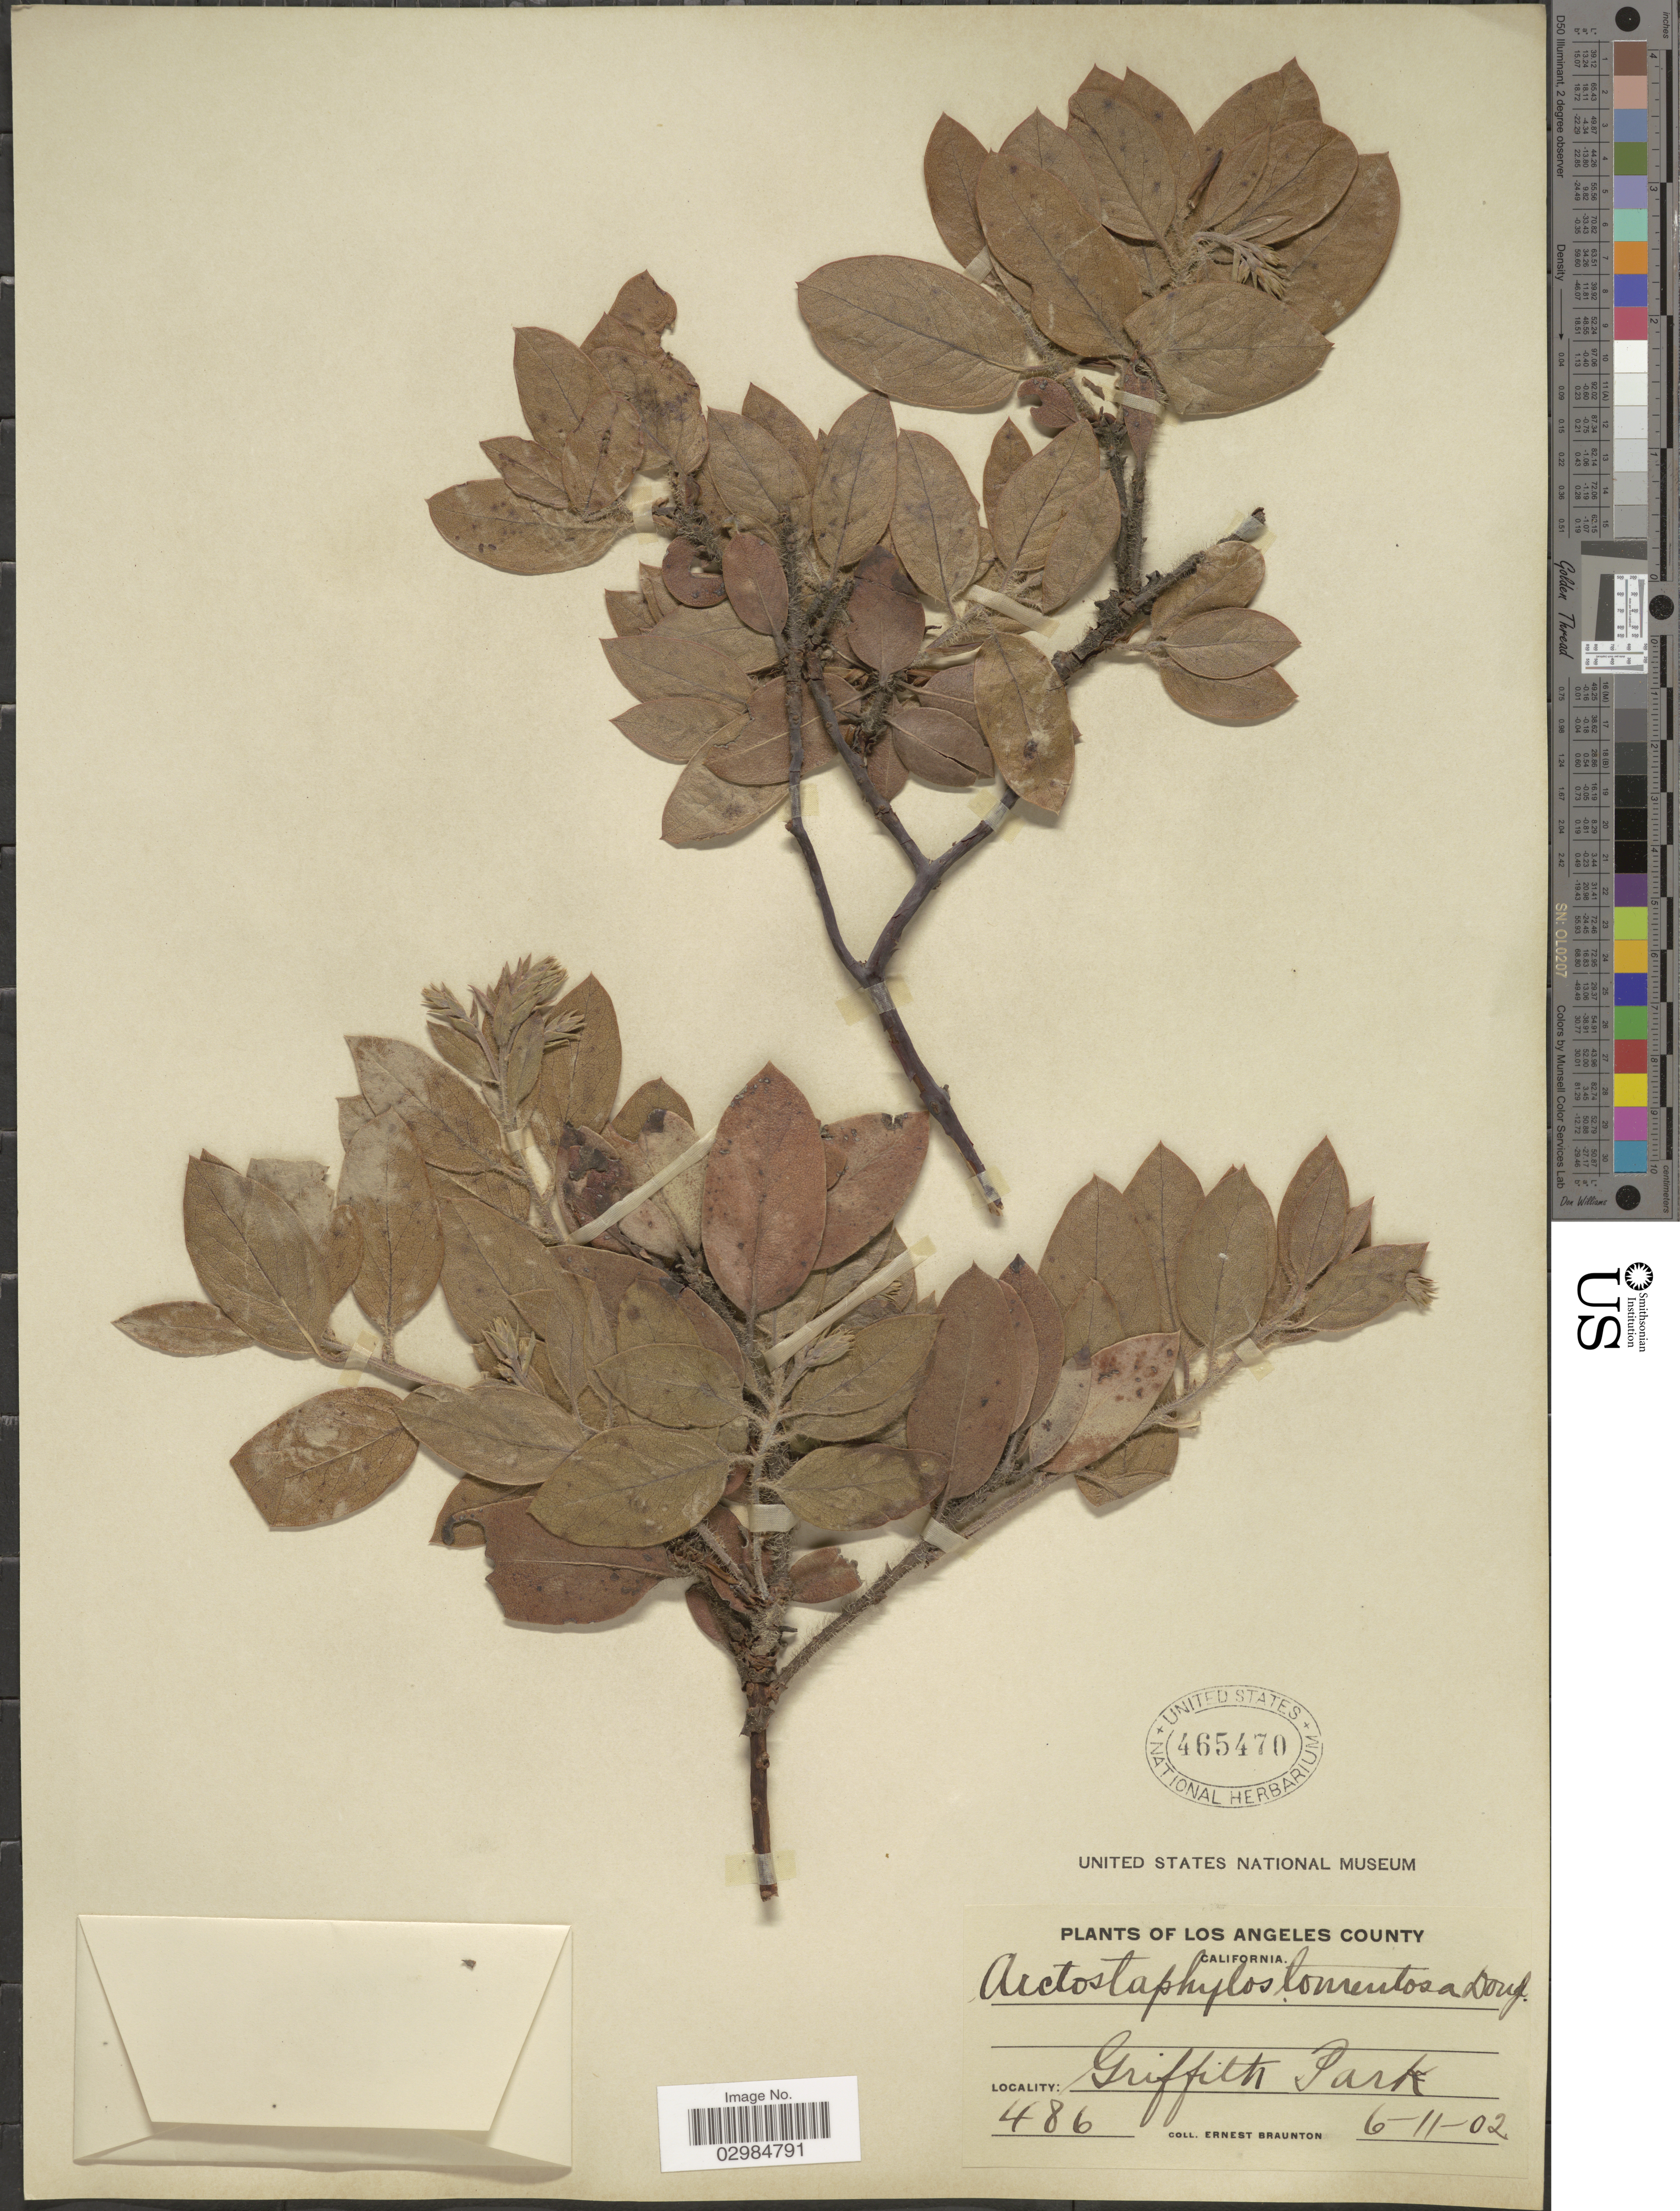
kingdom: Plantae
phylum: Tracheophyta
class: Magnoliopsida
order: Ericales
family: Ericaceae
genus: Arctostaphylos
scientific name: Arctostaphylos tomentosa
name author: (Pursh) Lindl.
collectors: E. Braunton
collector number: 486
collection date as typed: Transcribed d/m/y: 11/6/2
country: United States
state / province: California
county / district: Los Angeles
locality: Los Angeles County. Griffith Park.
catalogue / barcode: US 465470